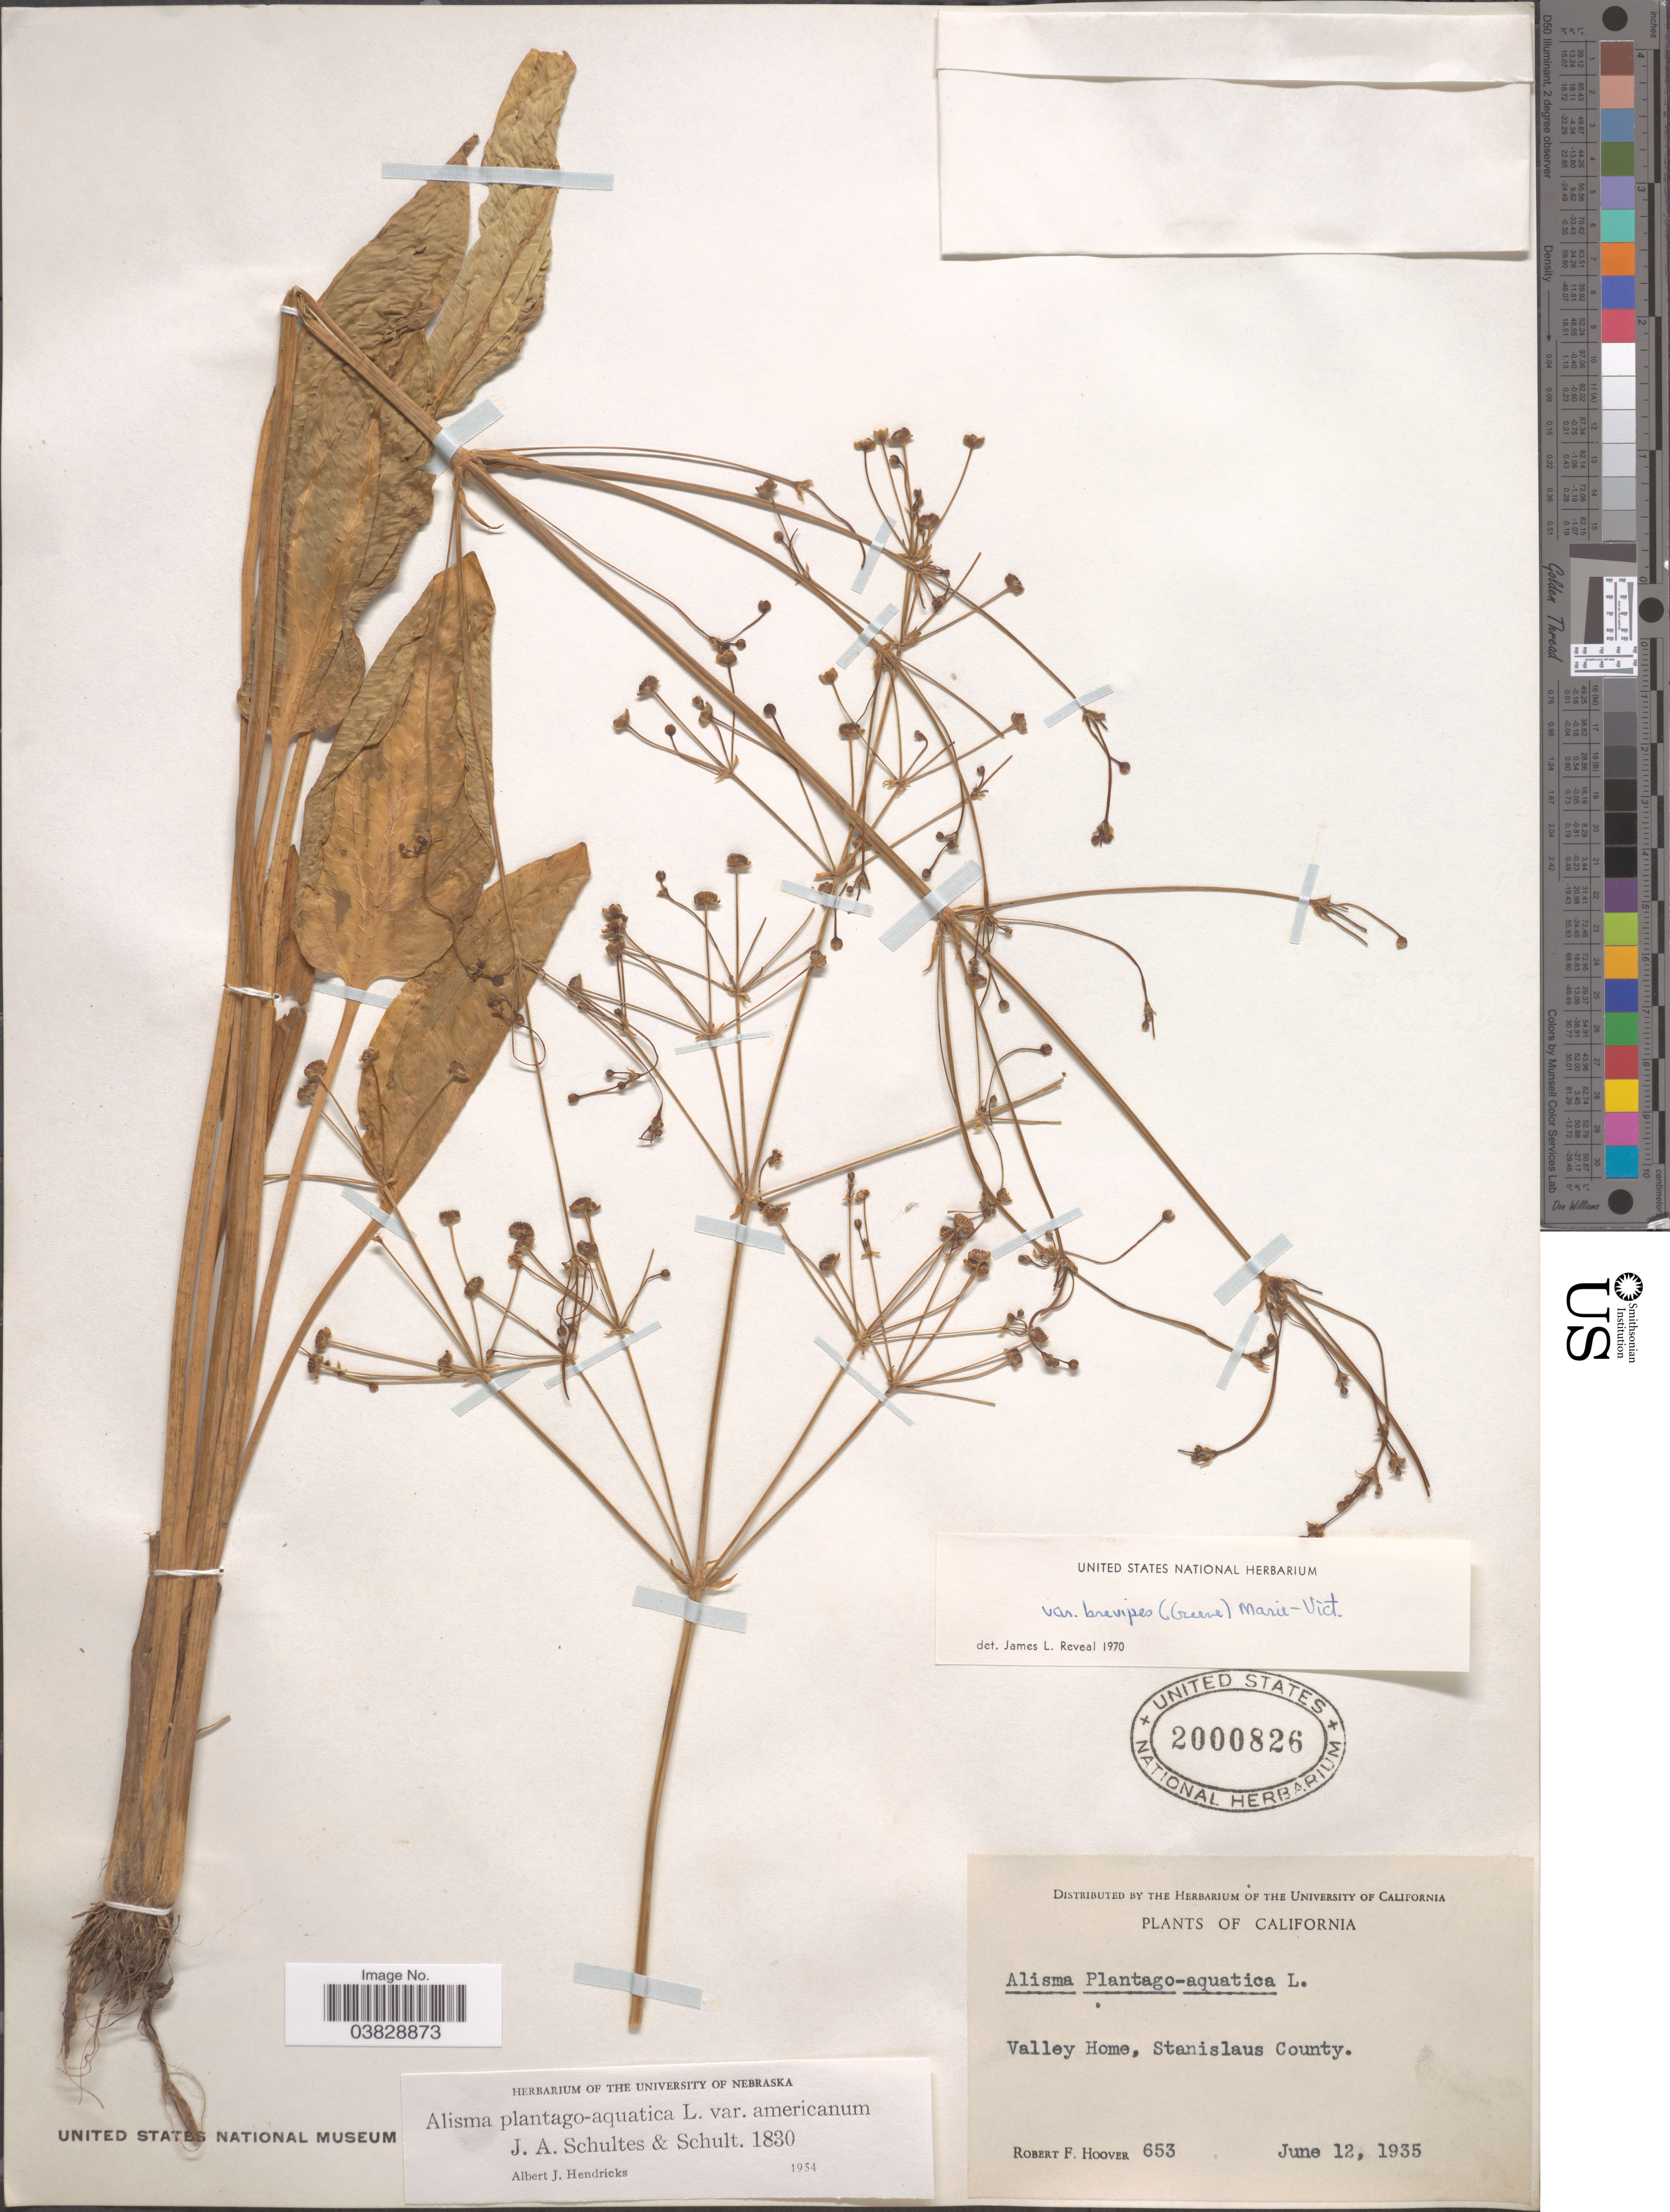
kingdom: Plantae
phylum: Tracheophyta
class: Liliopsida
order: Alismatales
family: Alismataceae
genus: Alisma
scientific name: Alisma plantago-aquatica var. americanum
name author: L.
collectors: R. F. Hoover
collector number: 653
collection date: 1935-06-12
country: United States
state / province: California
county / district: Stanislaus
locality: Valley Home, Stanislaus County.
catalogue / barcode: US 2000826